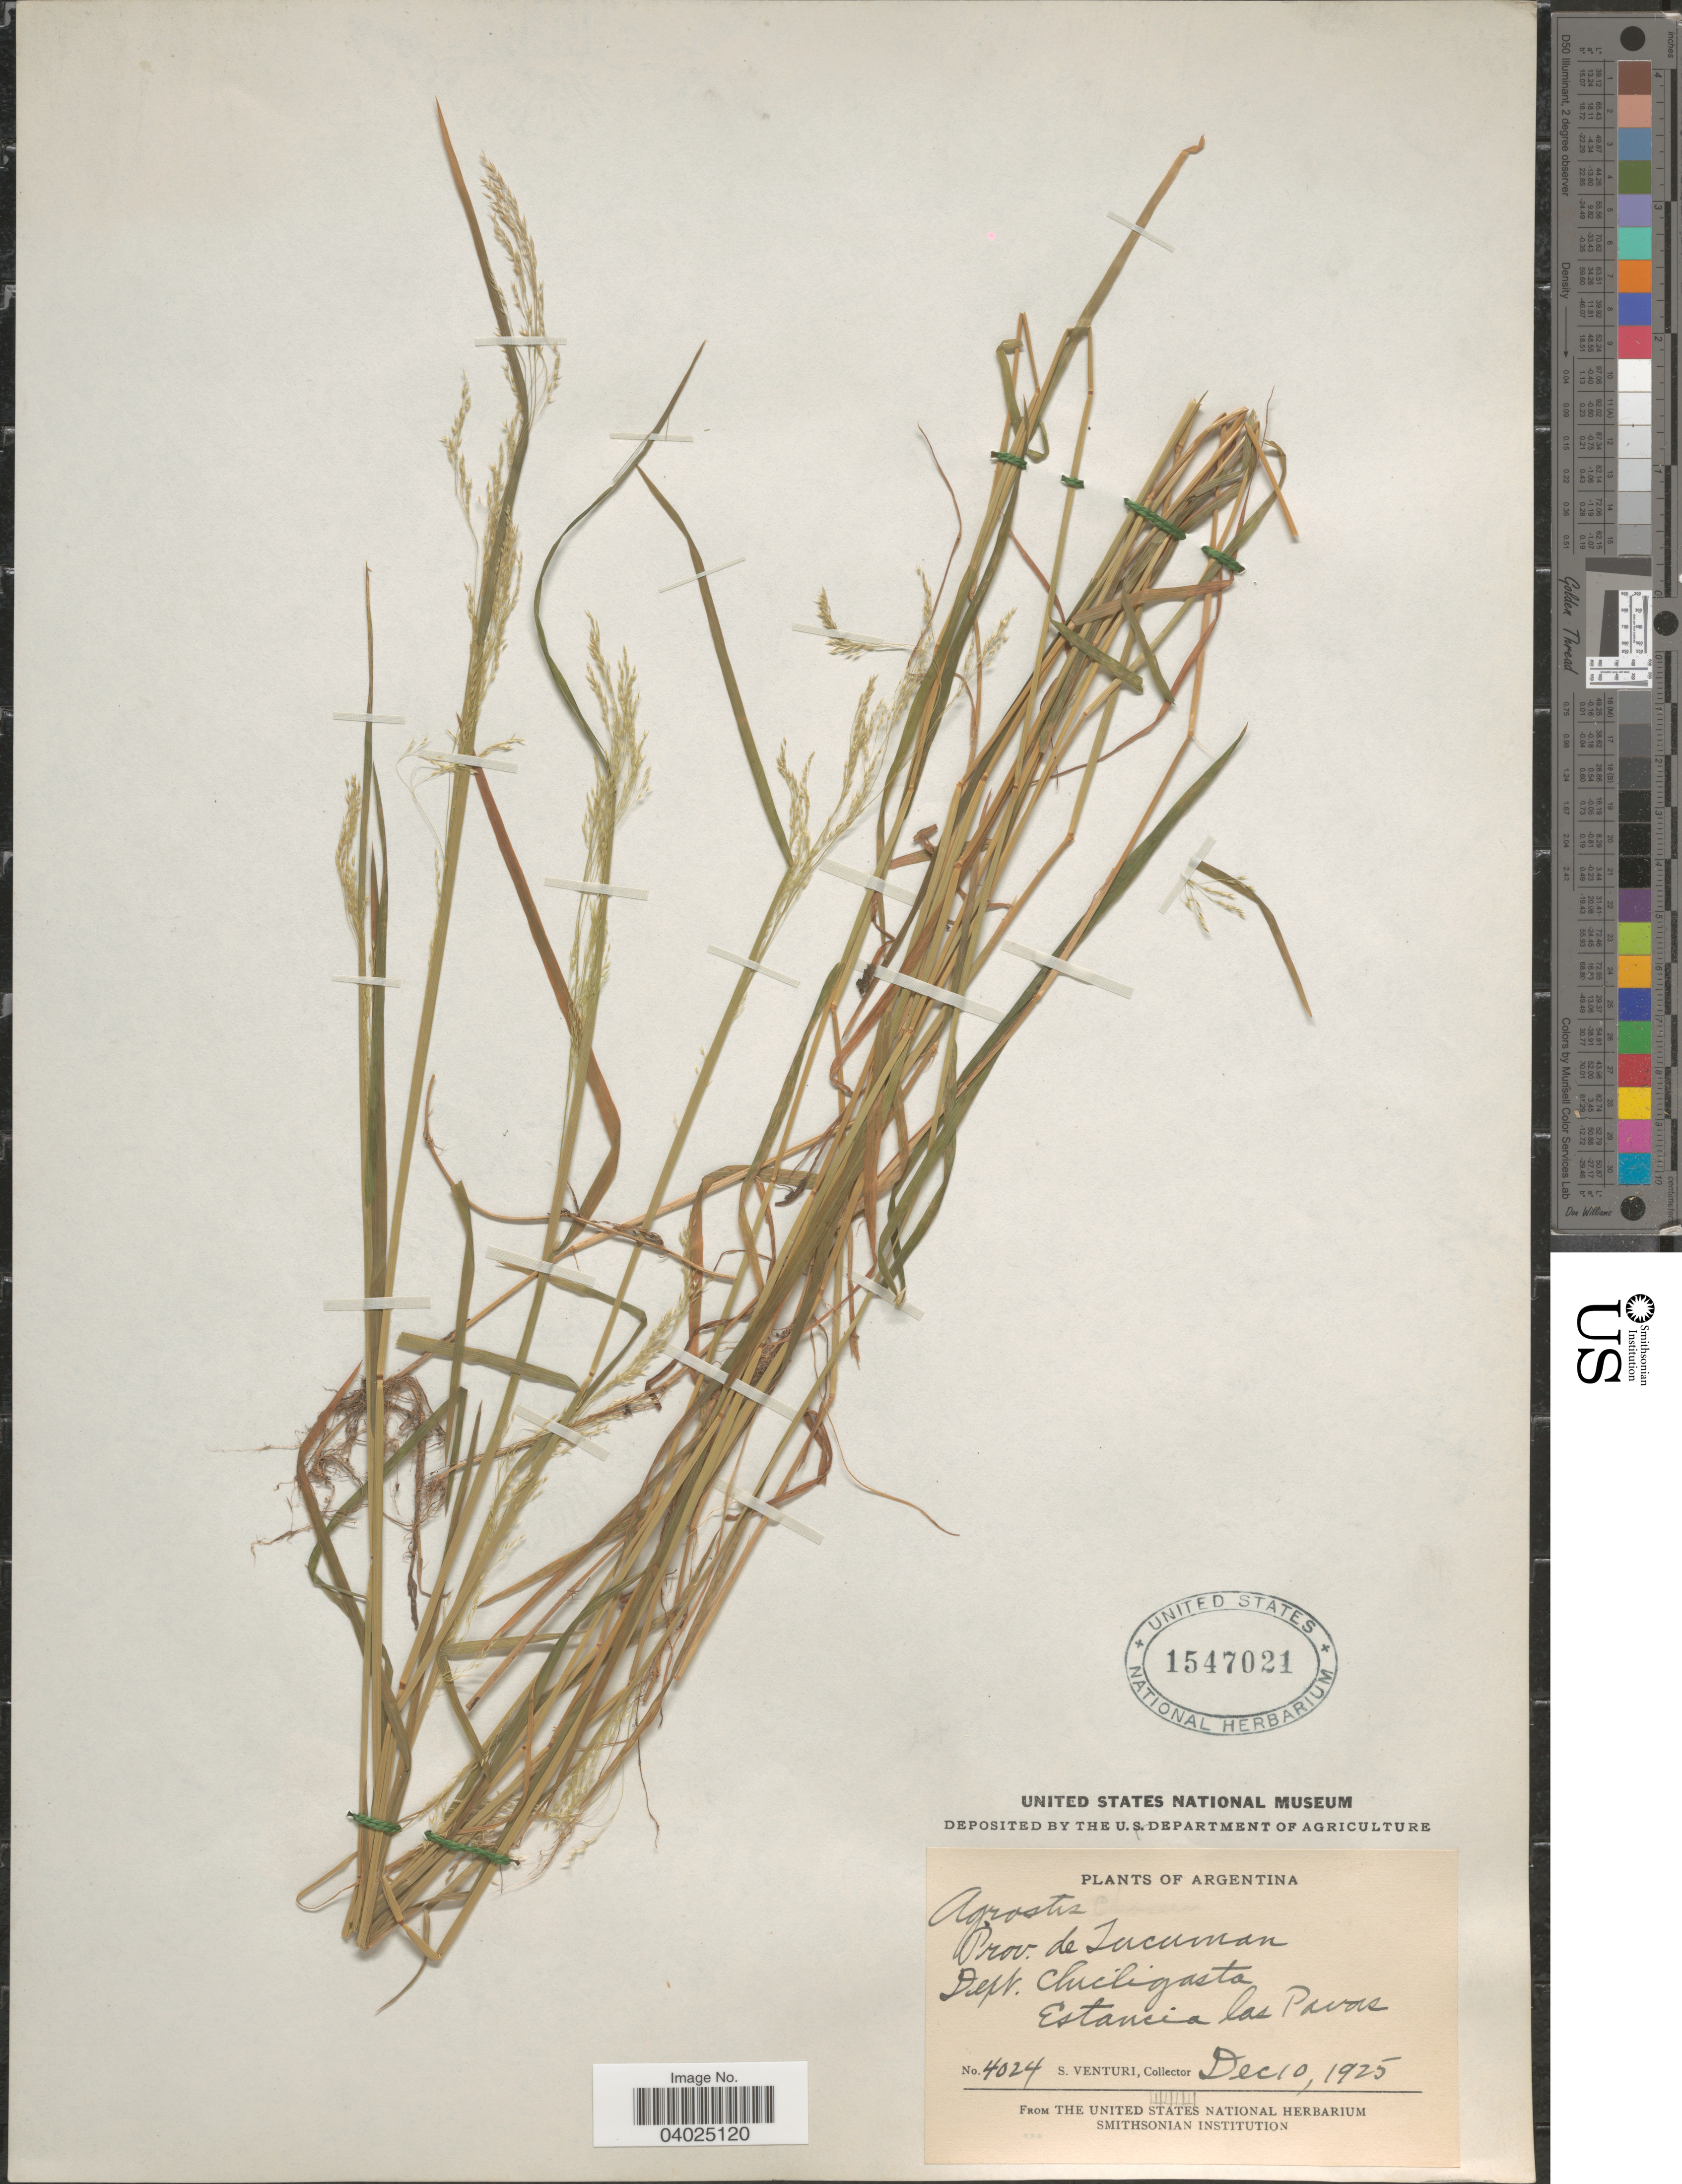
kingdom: Plantae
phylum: Tracheophyta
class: Liliopsida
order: Poales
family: Poaceae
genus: Agrostis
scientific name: Agrostis sp.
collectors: S. Venturi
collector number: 4024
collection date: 1925-12-10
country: Argentina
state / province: Tucuman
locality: Dept. Chicligasta. Estancia las Pavas.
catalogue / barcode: US 1547021